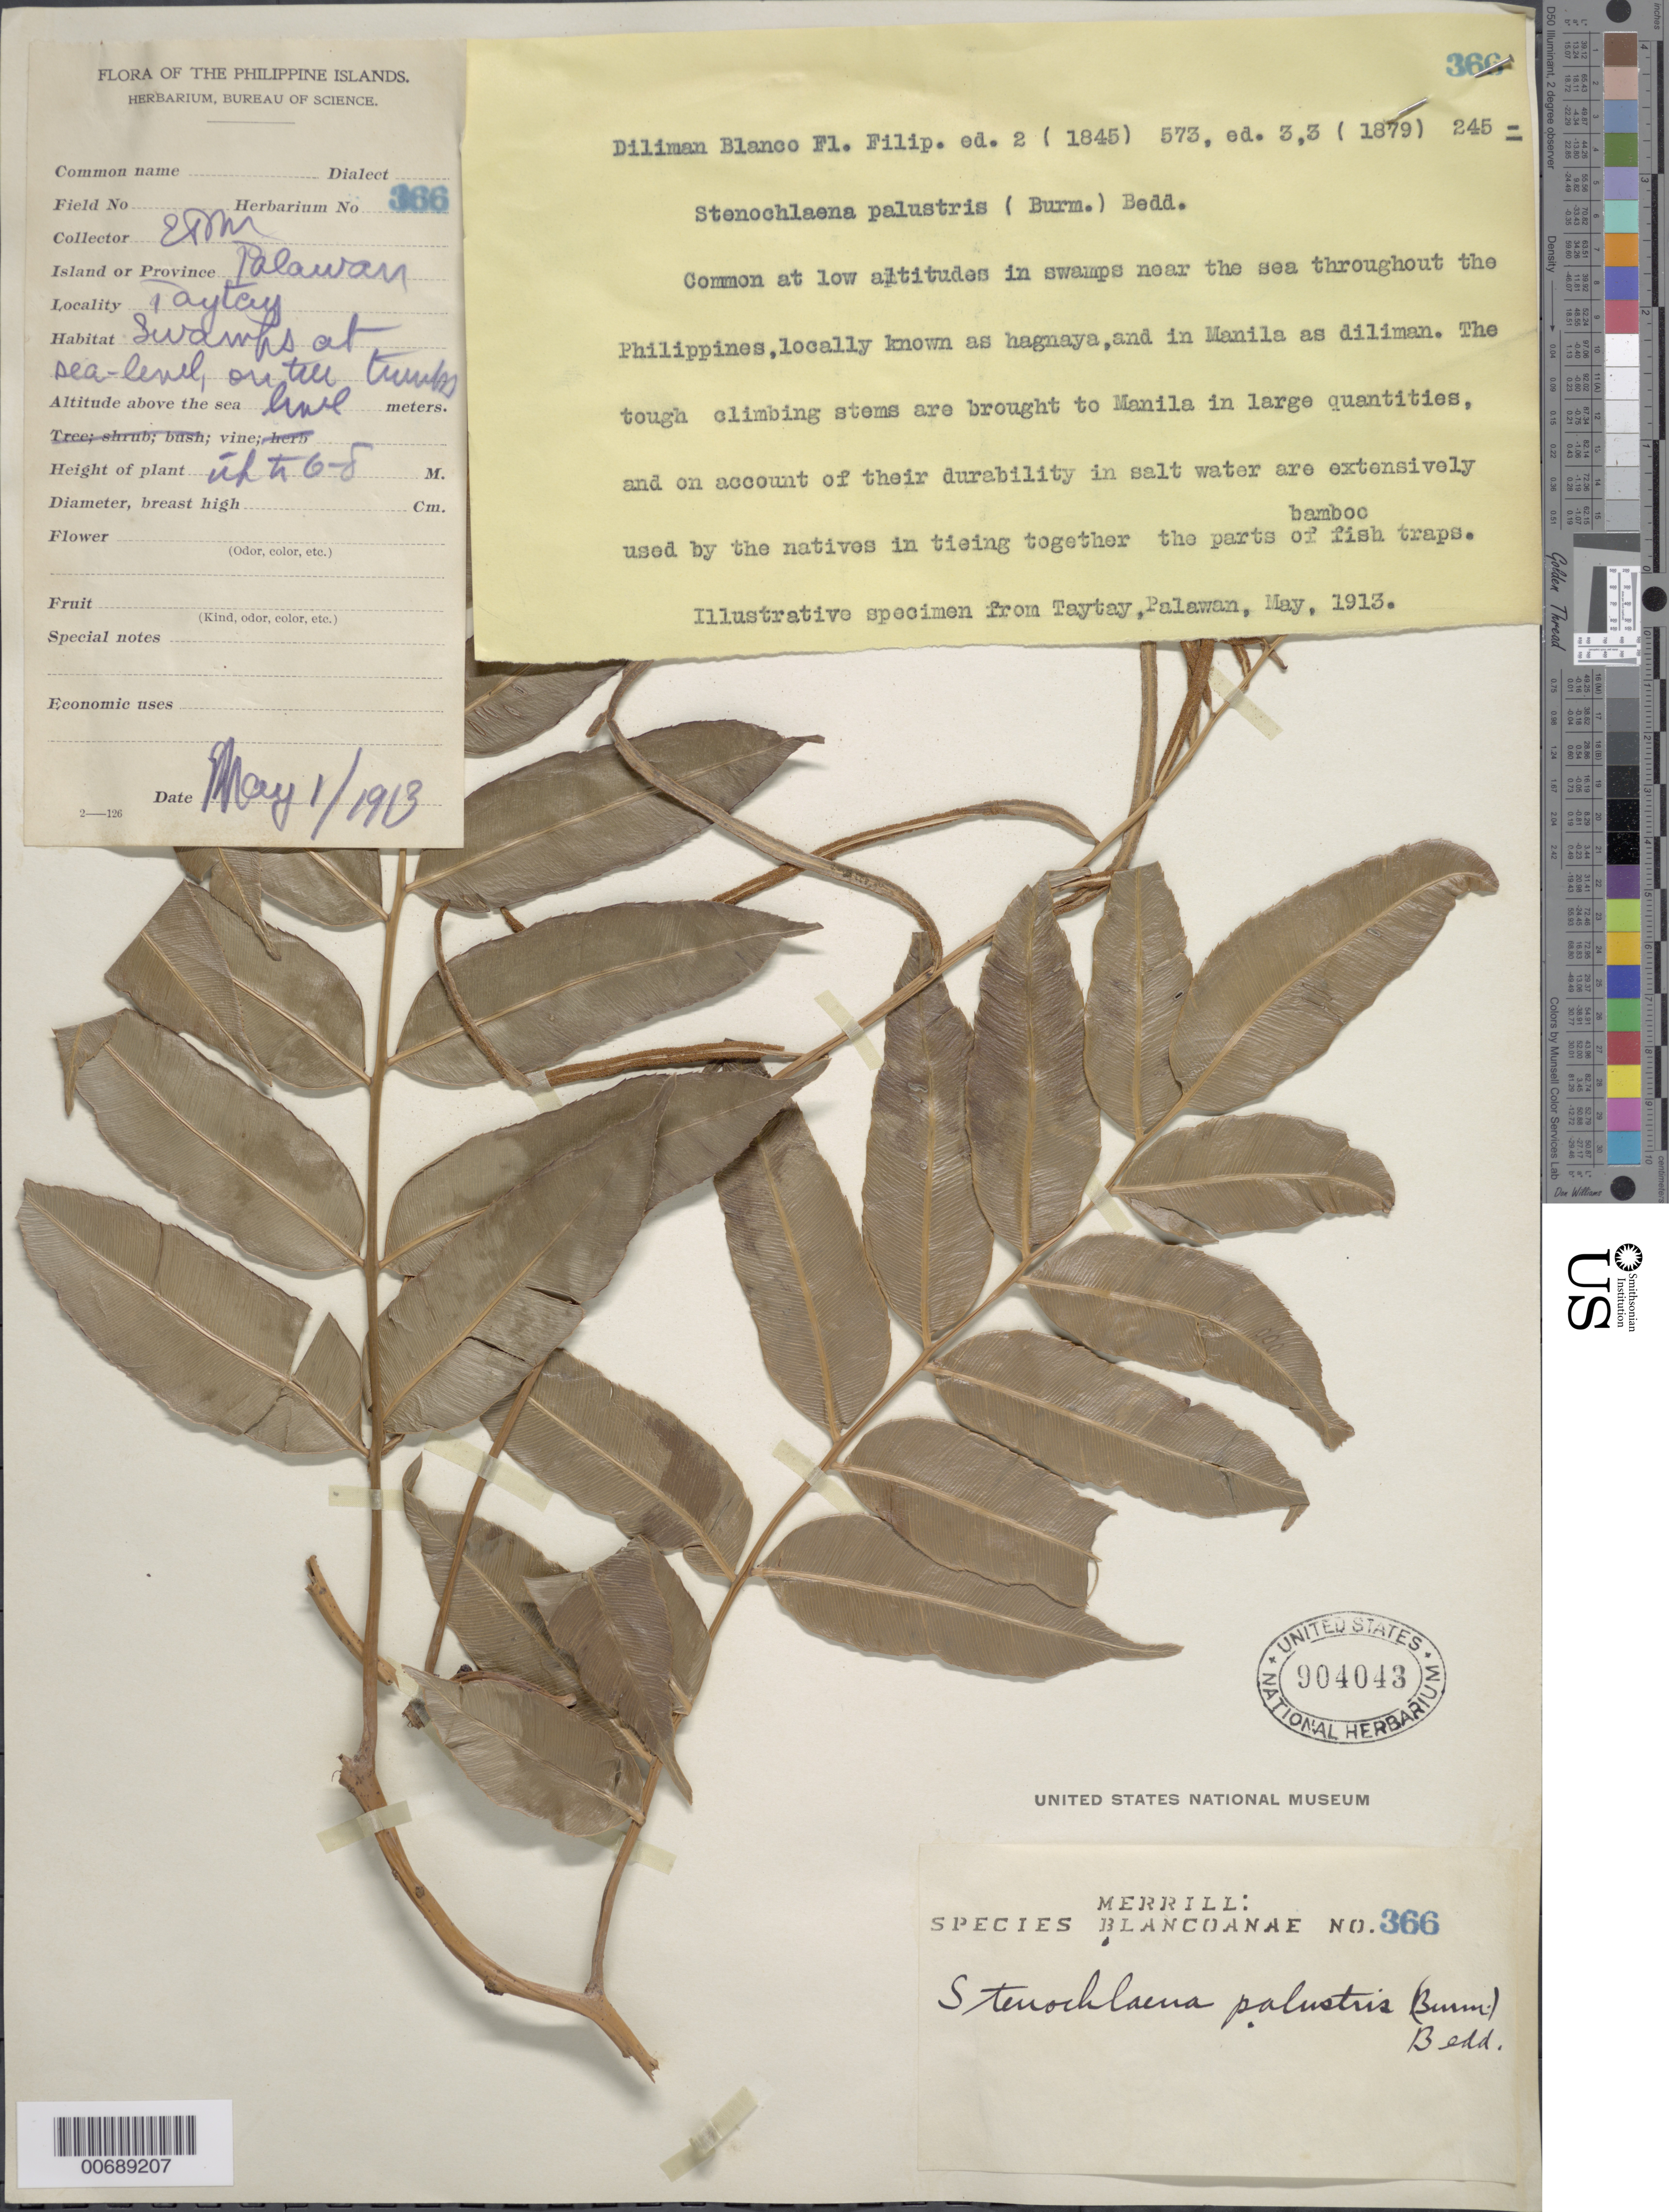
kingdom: Plantae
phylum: Tracheophyta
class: Polypodiopsida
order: Polypodiales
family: Blechnaceae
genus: Stenochlaena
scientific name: Stenochlaena palustris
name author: (Burm. f.) Bedd.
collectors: E. D. Merrill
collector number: Sp. Blancoan. 0366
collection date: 1913-05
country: Philippines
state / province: Mimaropa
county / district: Palawan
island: Luzon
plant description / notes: Blanco Name is "Diliman Blanco". There seems to be no species name and there is no genus with the name Diliman.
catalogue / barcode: US 904043